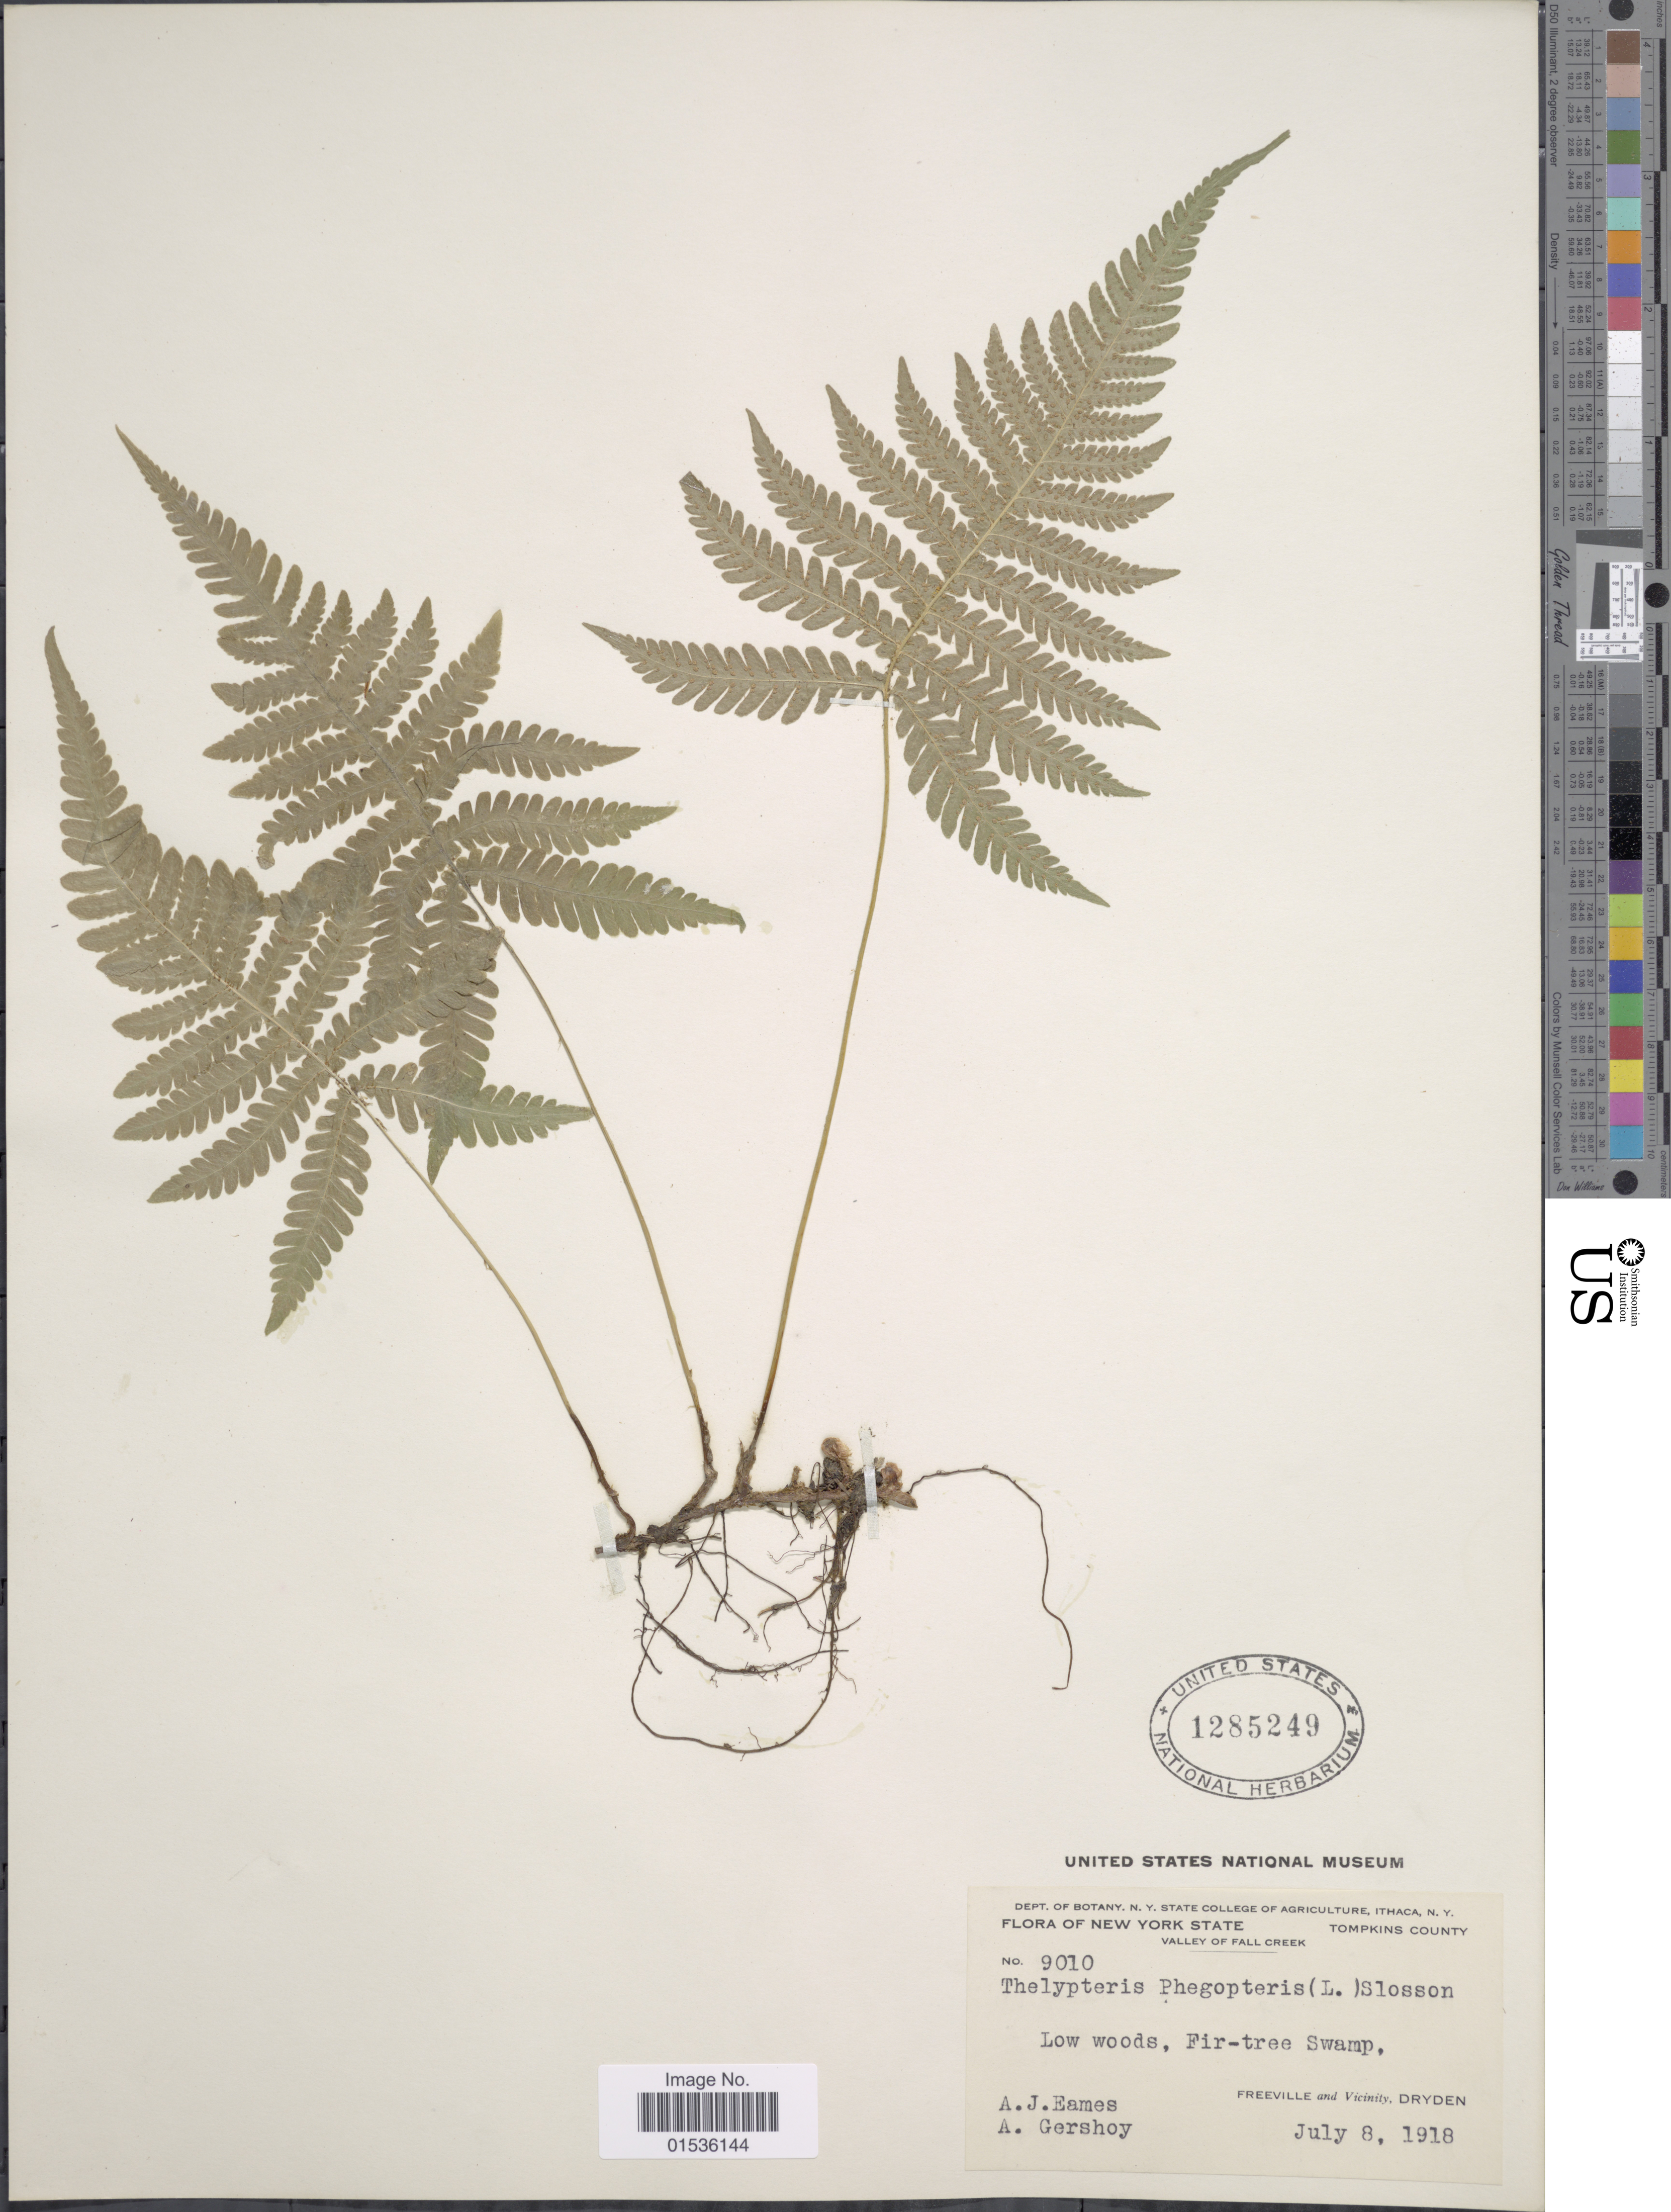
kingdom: Plantae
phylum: Tracheophyta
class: Polypodiopsida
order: Polypodiales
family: Thelypteridaceae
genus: Phegopteris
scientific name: Phegopteris connectilis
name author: (Michx.) Watt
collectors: A. J. Eames & A. Gershoy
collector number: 9010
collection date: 1918-07-08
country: United States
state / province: New York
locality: New York State, Valley of Fall Creek, Tompkins County, Fir-tree Swamp.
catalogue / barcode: US 1285249